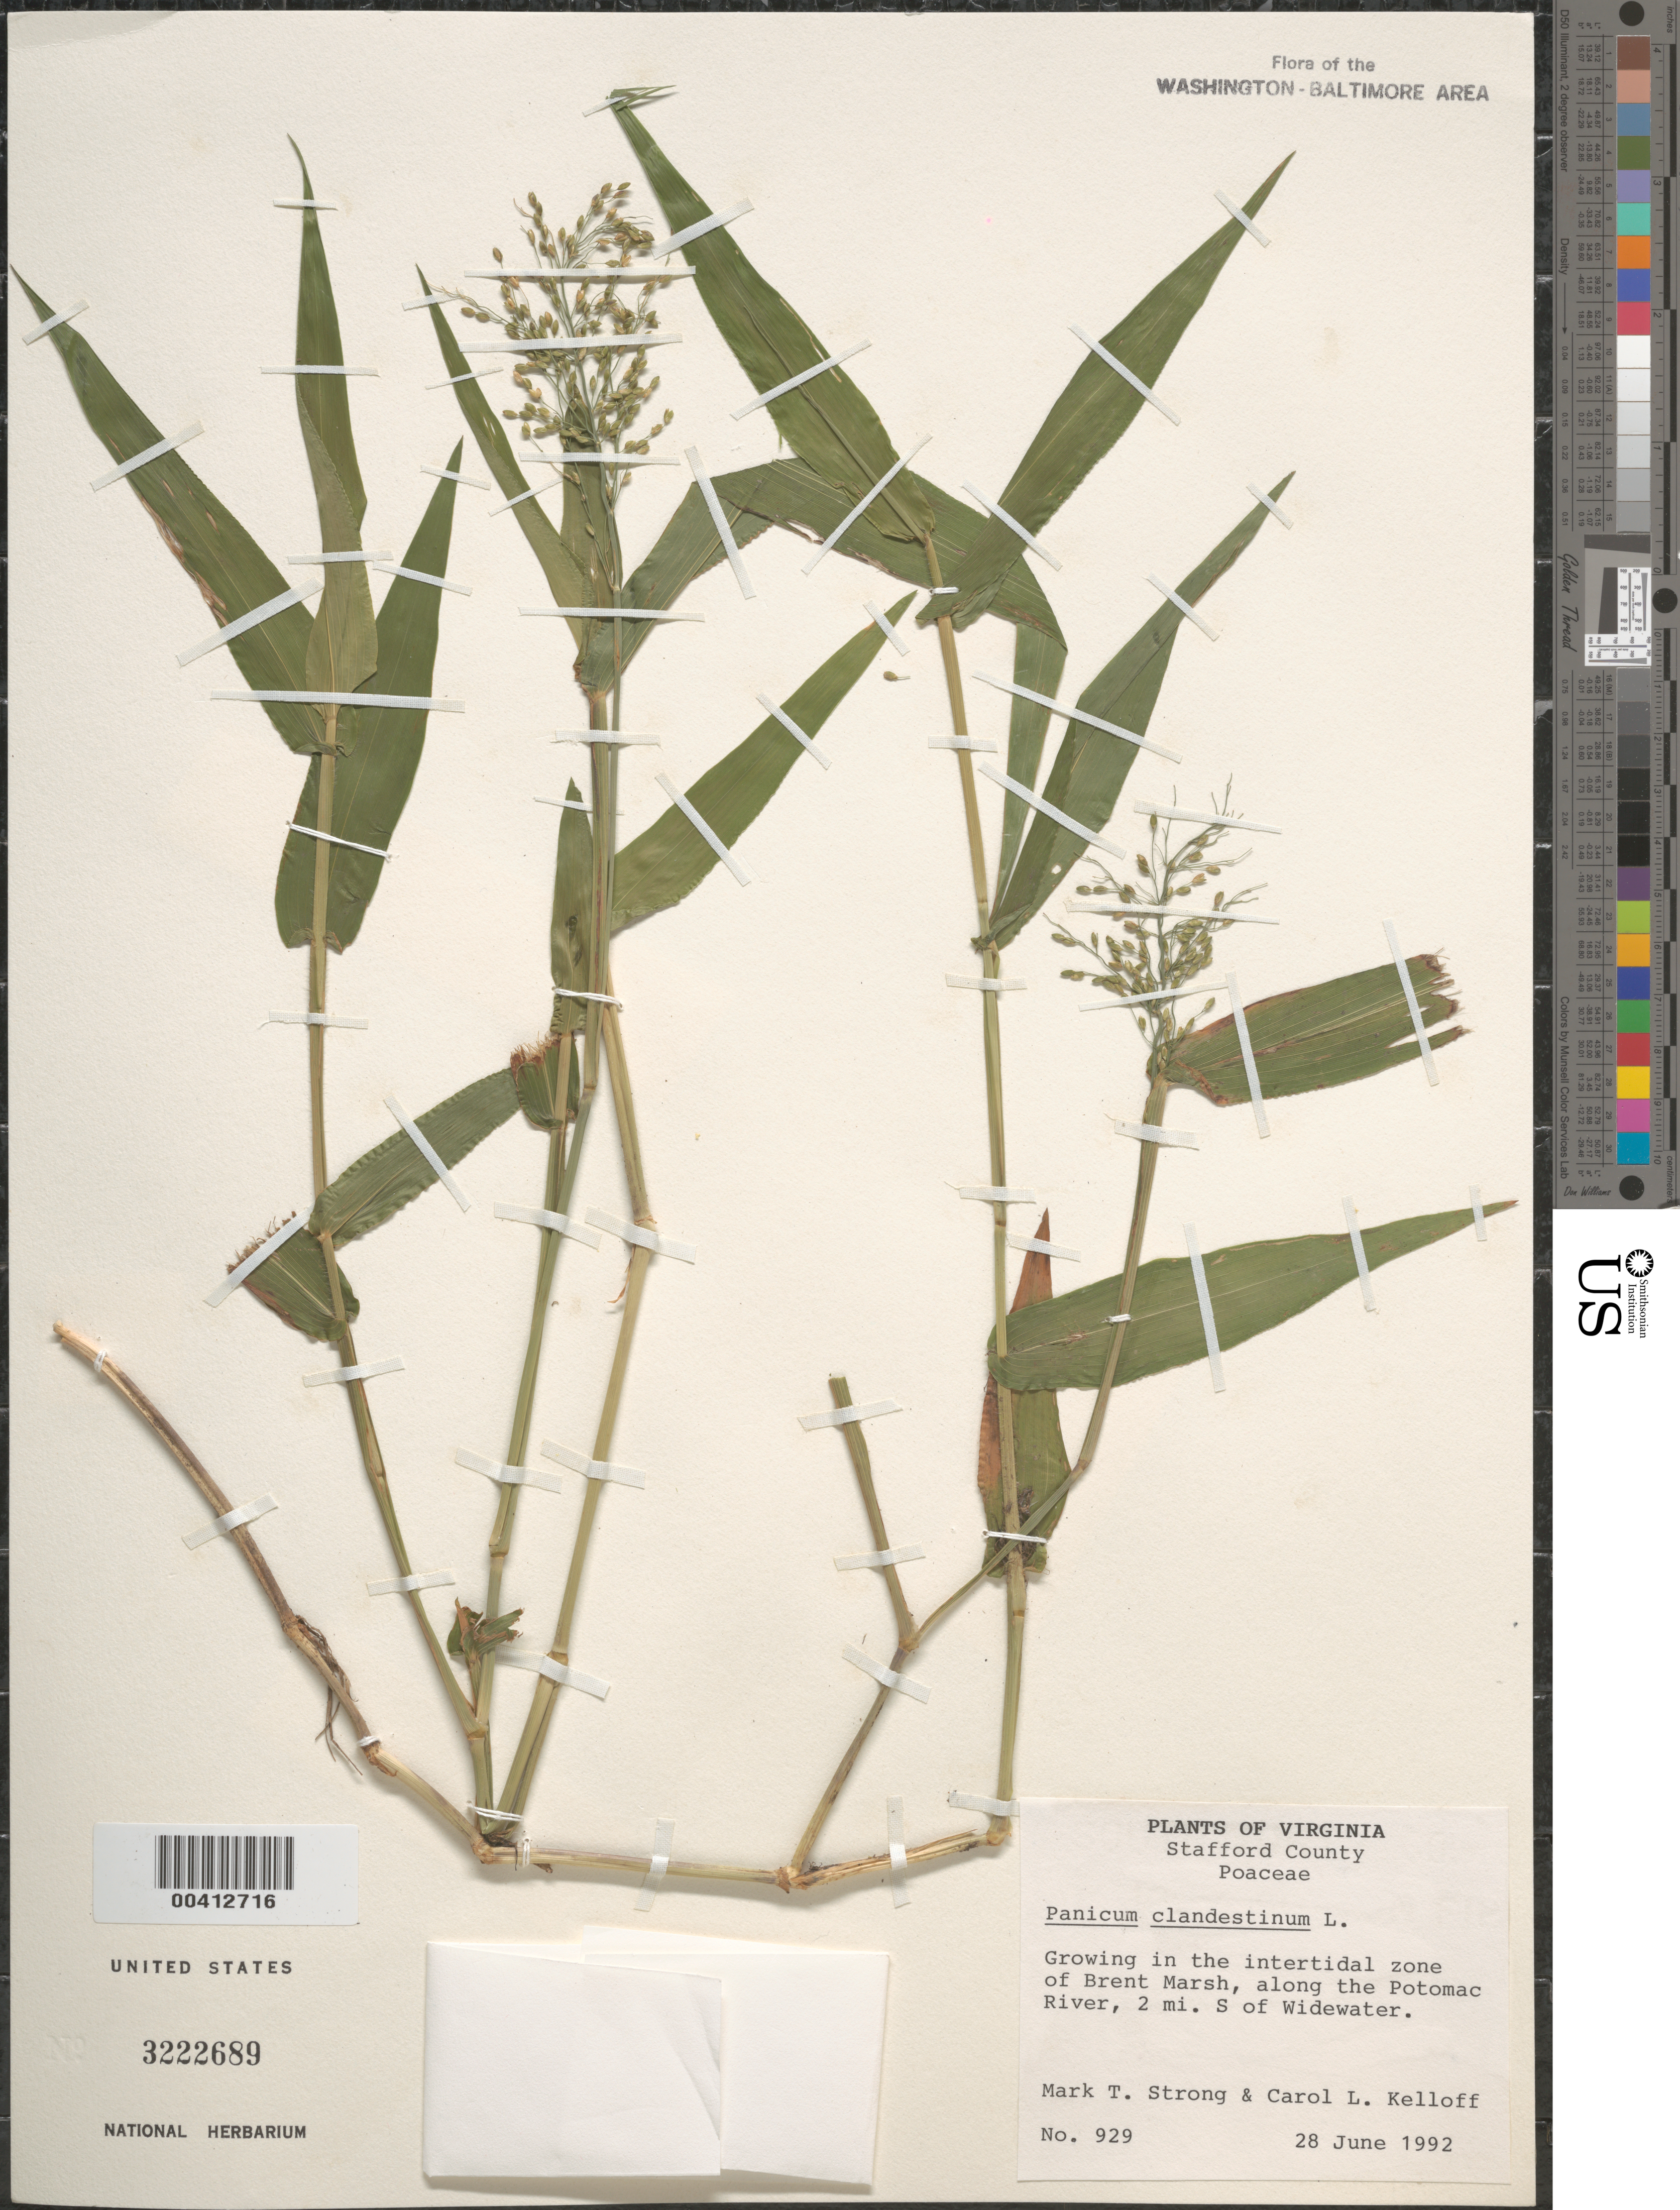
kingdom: Plantae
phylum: Tracheophyta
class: Liliopsida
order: Poales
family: Poaceae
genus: Dichanthelium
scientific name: Dichanthelium clandestinum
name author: (L.) Gould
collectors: M. T. Strong & C. L. Kelloff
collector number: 929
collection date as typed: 28 Jun 1992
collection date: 1992-06-28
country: United States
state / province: Virginia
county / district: Stafford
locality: S of Widewater, Brent Marsh, along Potomac River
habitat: Intertidal zone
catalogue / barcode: US 3222689